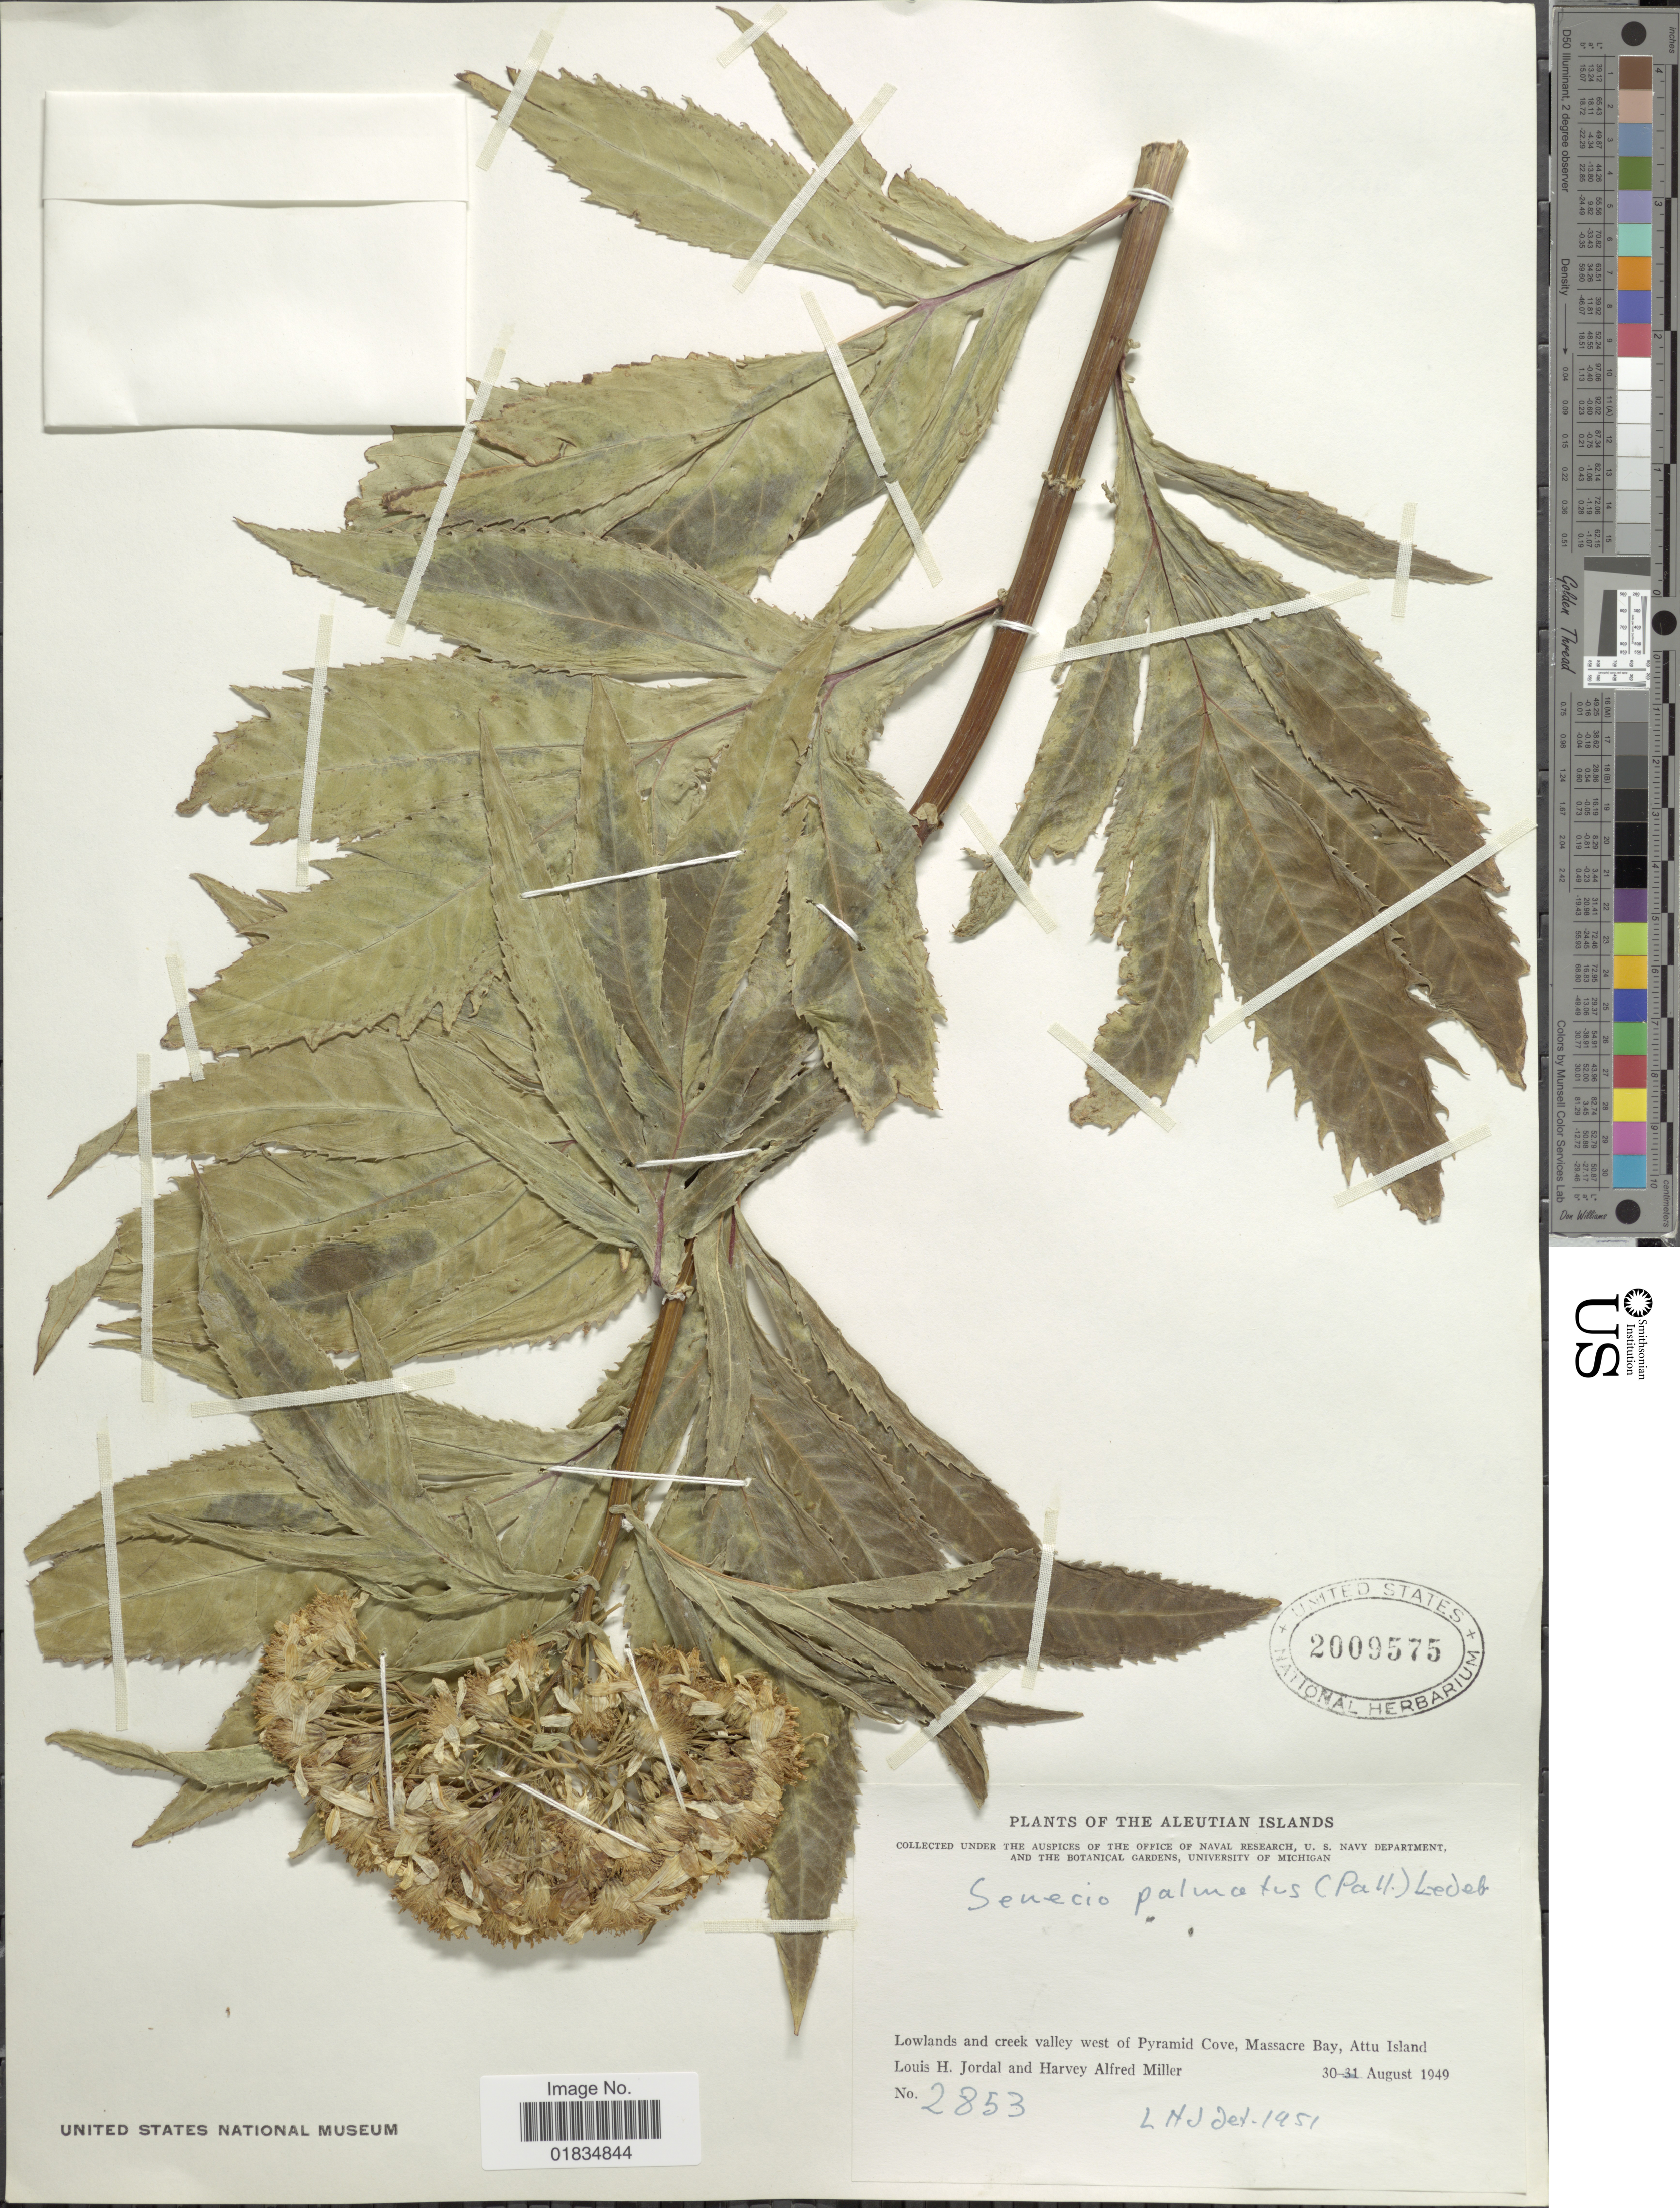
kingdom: Plantae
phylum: Tracheophyta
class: Magnoliopsida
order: Asterales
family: Asteraceae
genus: Senecio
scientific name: Senecio palmatus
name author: (Pall.) Pall. & Ledeb.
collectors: L. Jordal & H. A. Miller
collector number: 2853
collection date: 1949-08-30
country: United States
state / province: Alaska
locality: Aleutian Islands, Lowlands and creek valley west of Pyramid Cove, Massacre Bay, Attu Island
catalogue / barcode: US 2009575